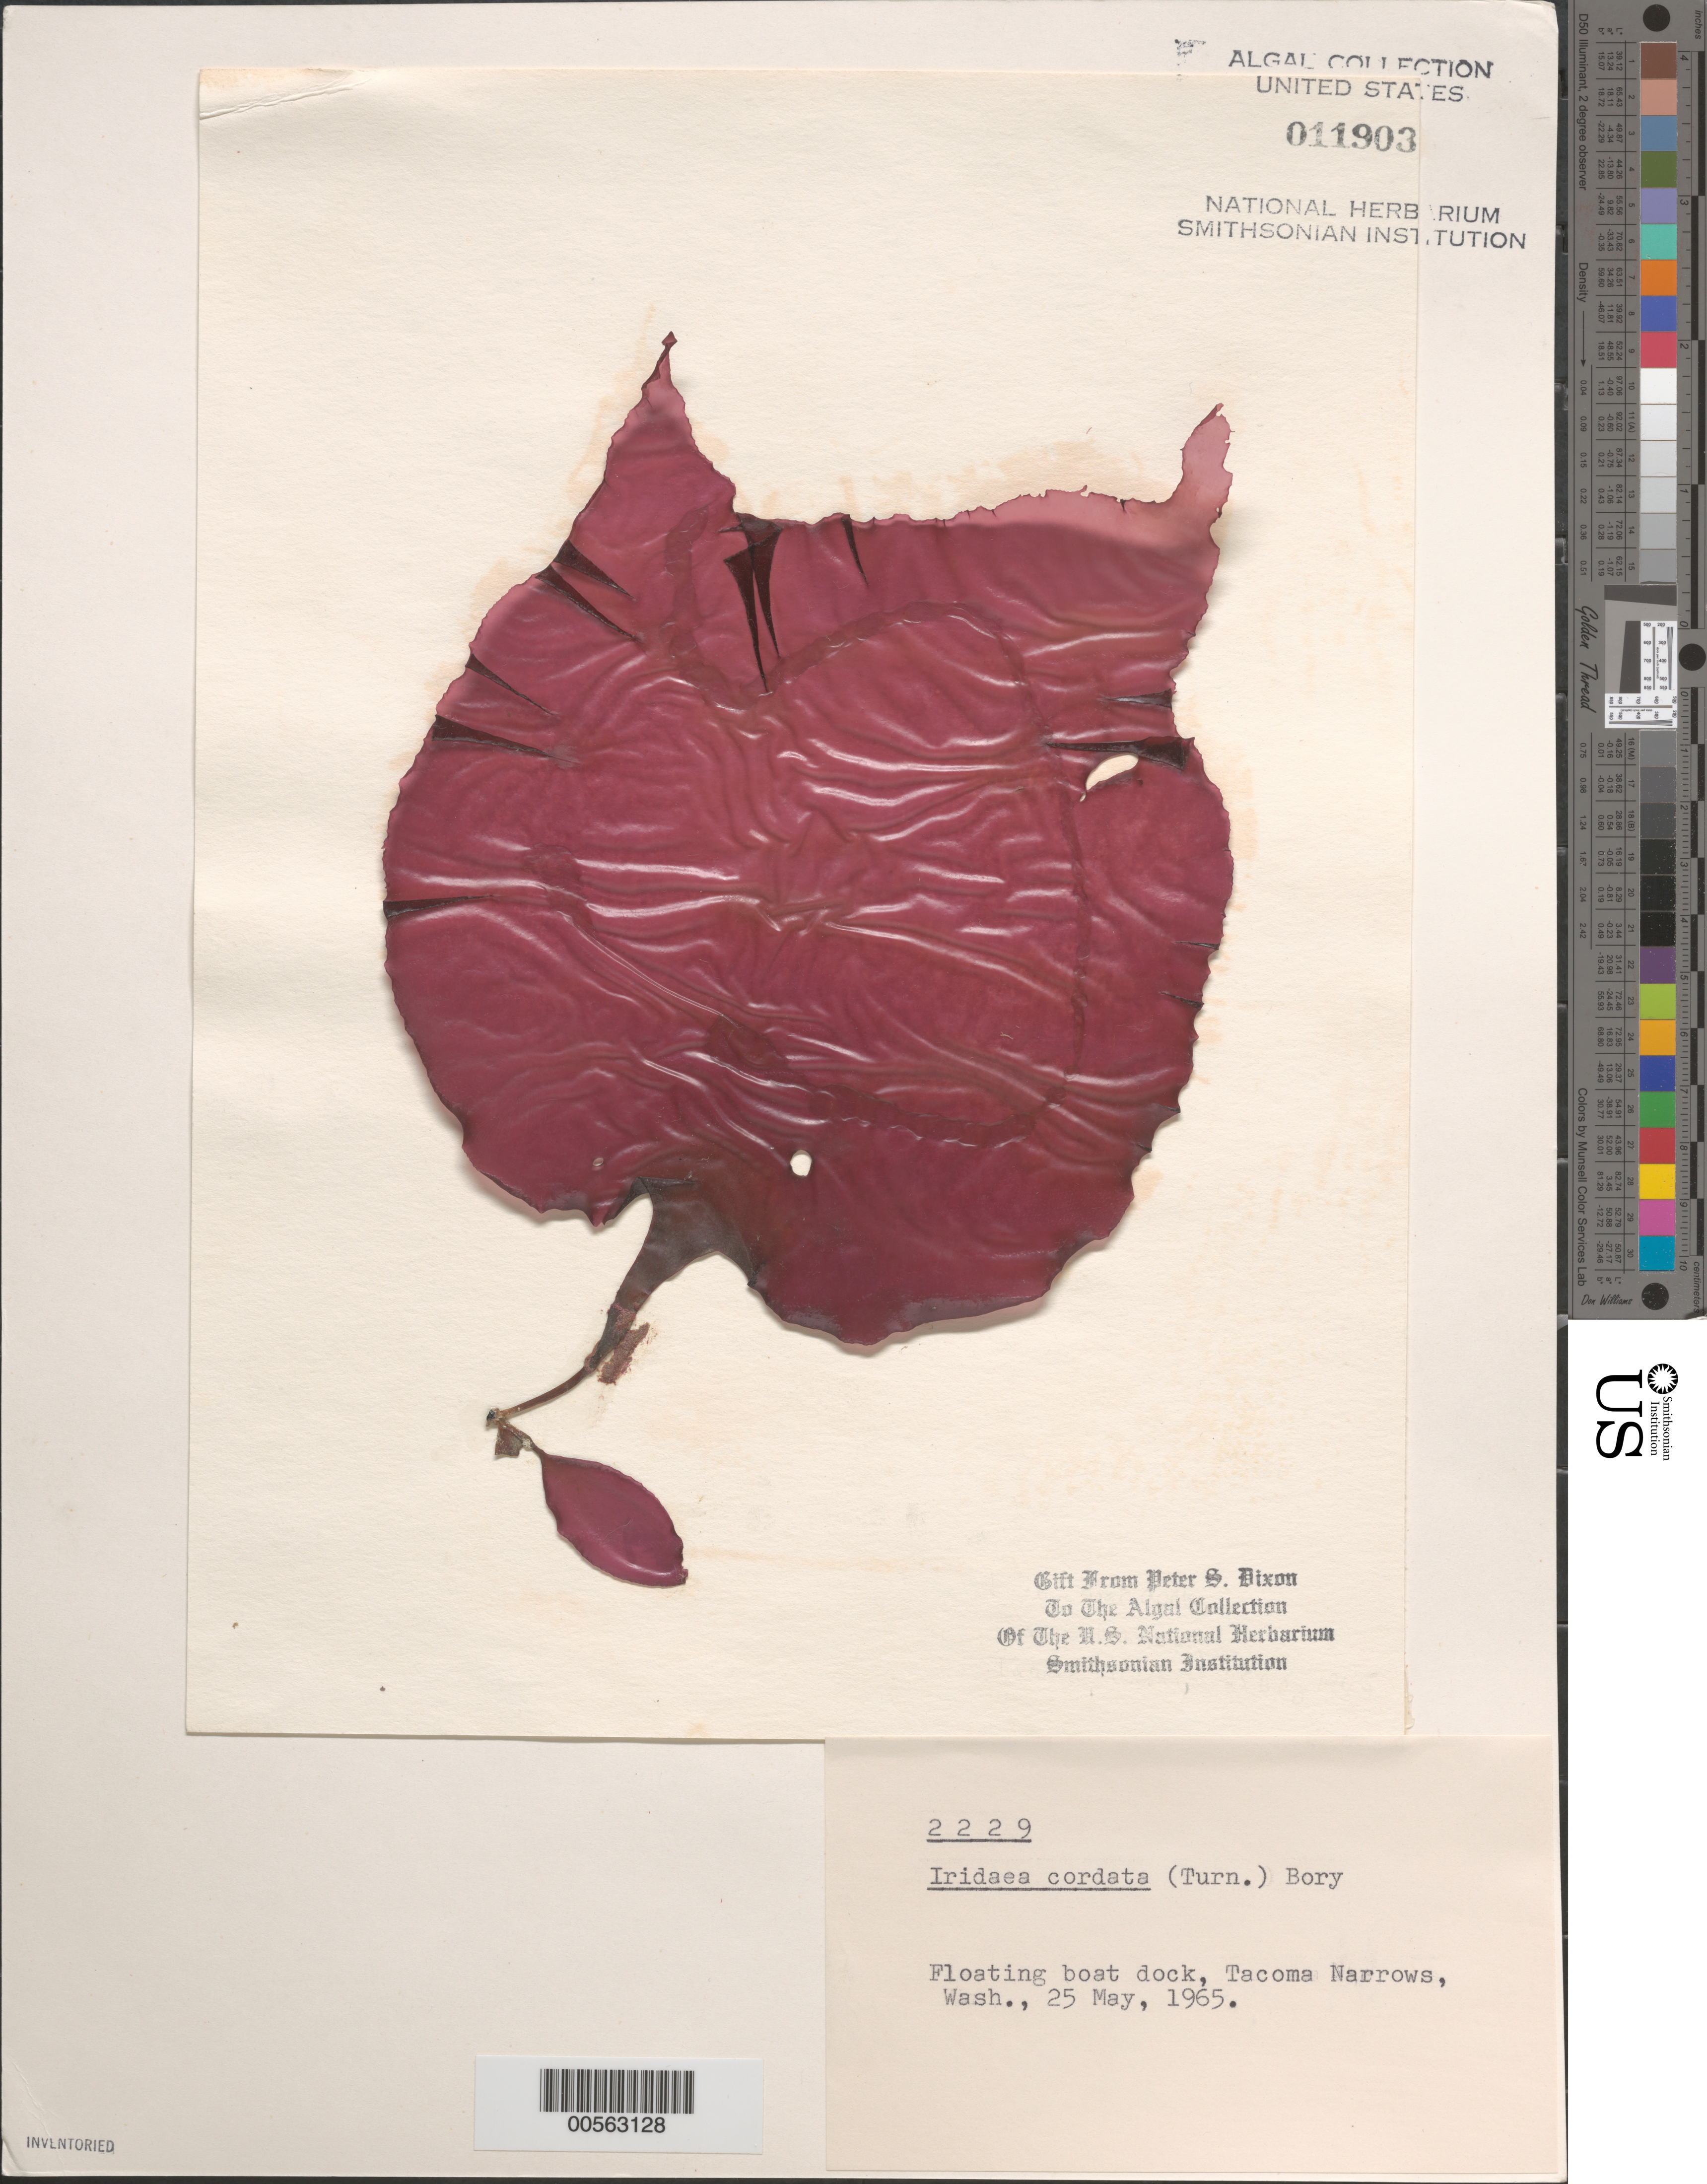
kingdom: Plantae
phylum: Rhodophyta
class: Florideophyceae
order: Gigartinales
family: Gigartinaceae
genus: Iridaea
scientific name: Iridaea cordata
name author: (Turner) Bory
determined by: Dixon, P. S.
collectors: P. S. Dixon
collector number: PSD 2229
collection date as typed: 25 May 1965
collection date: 1965-05-25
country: United States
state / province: Washington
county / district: Pierce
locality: Tacoma Narrows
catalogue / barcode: US 11903